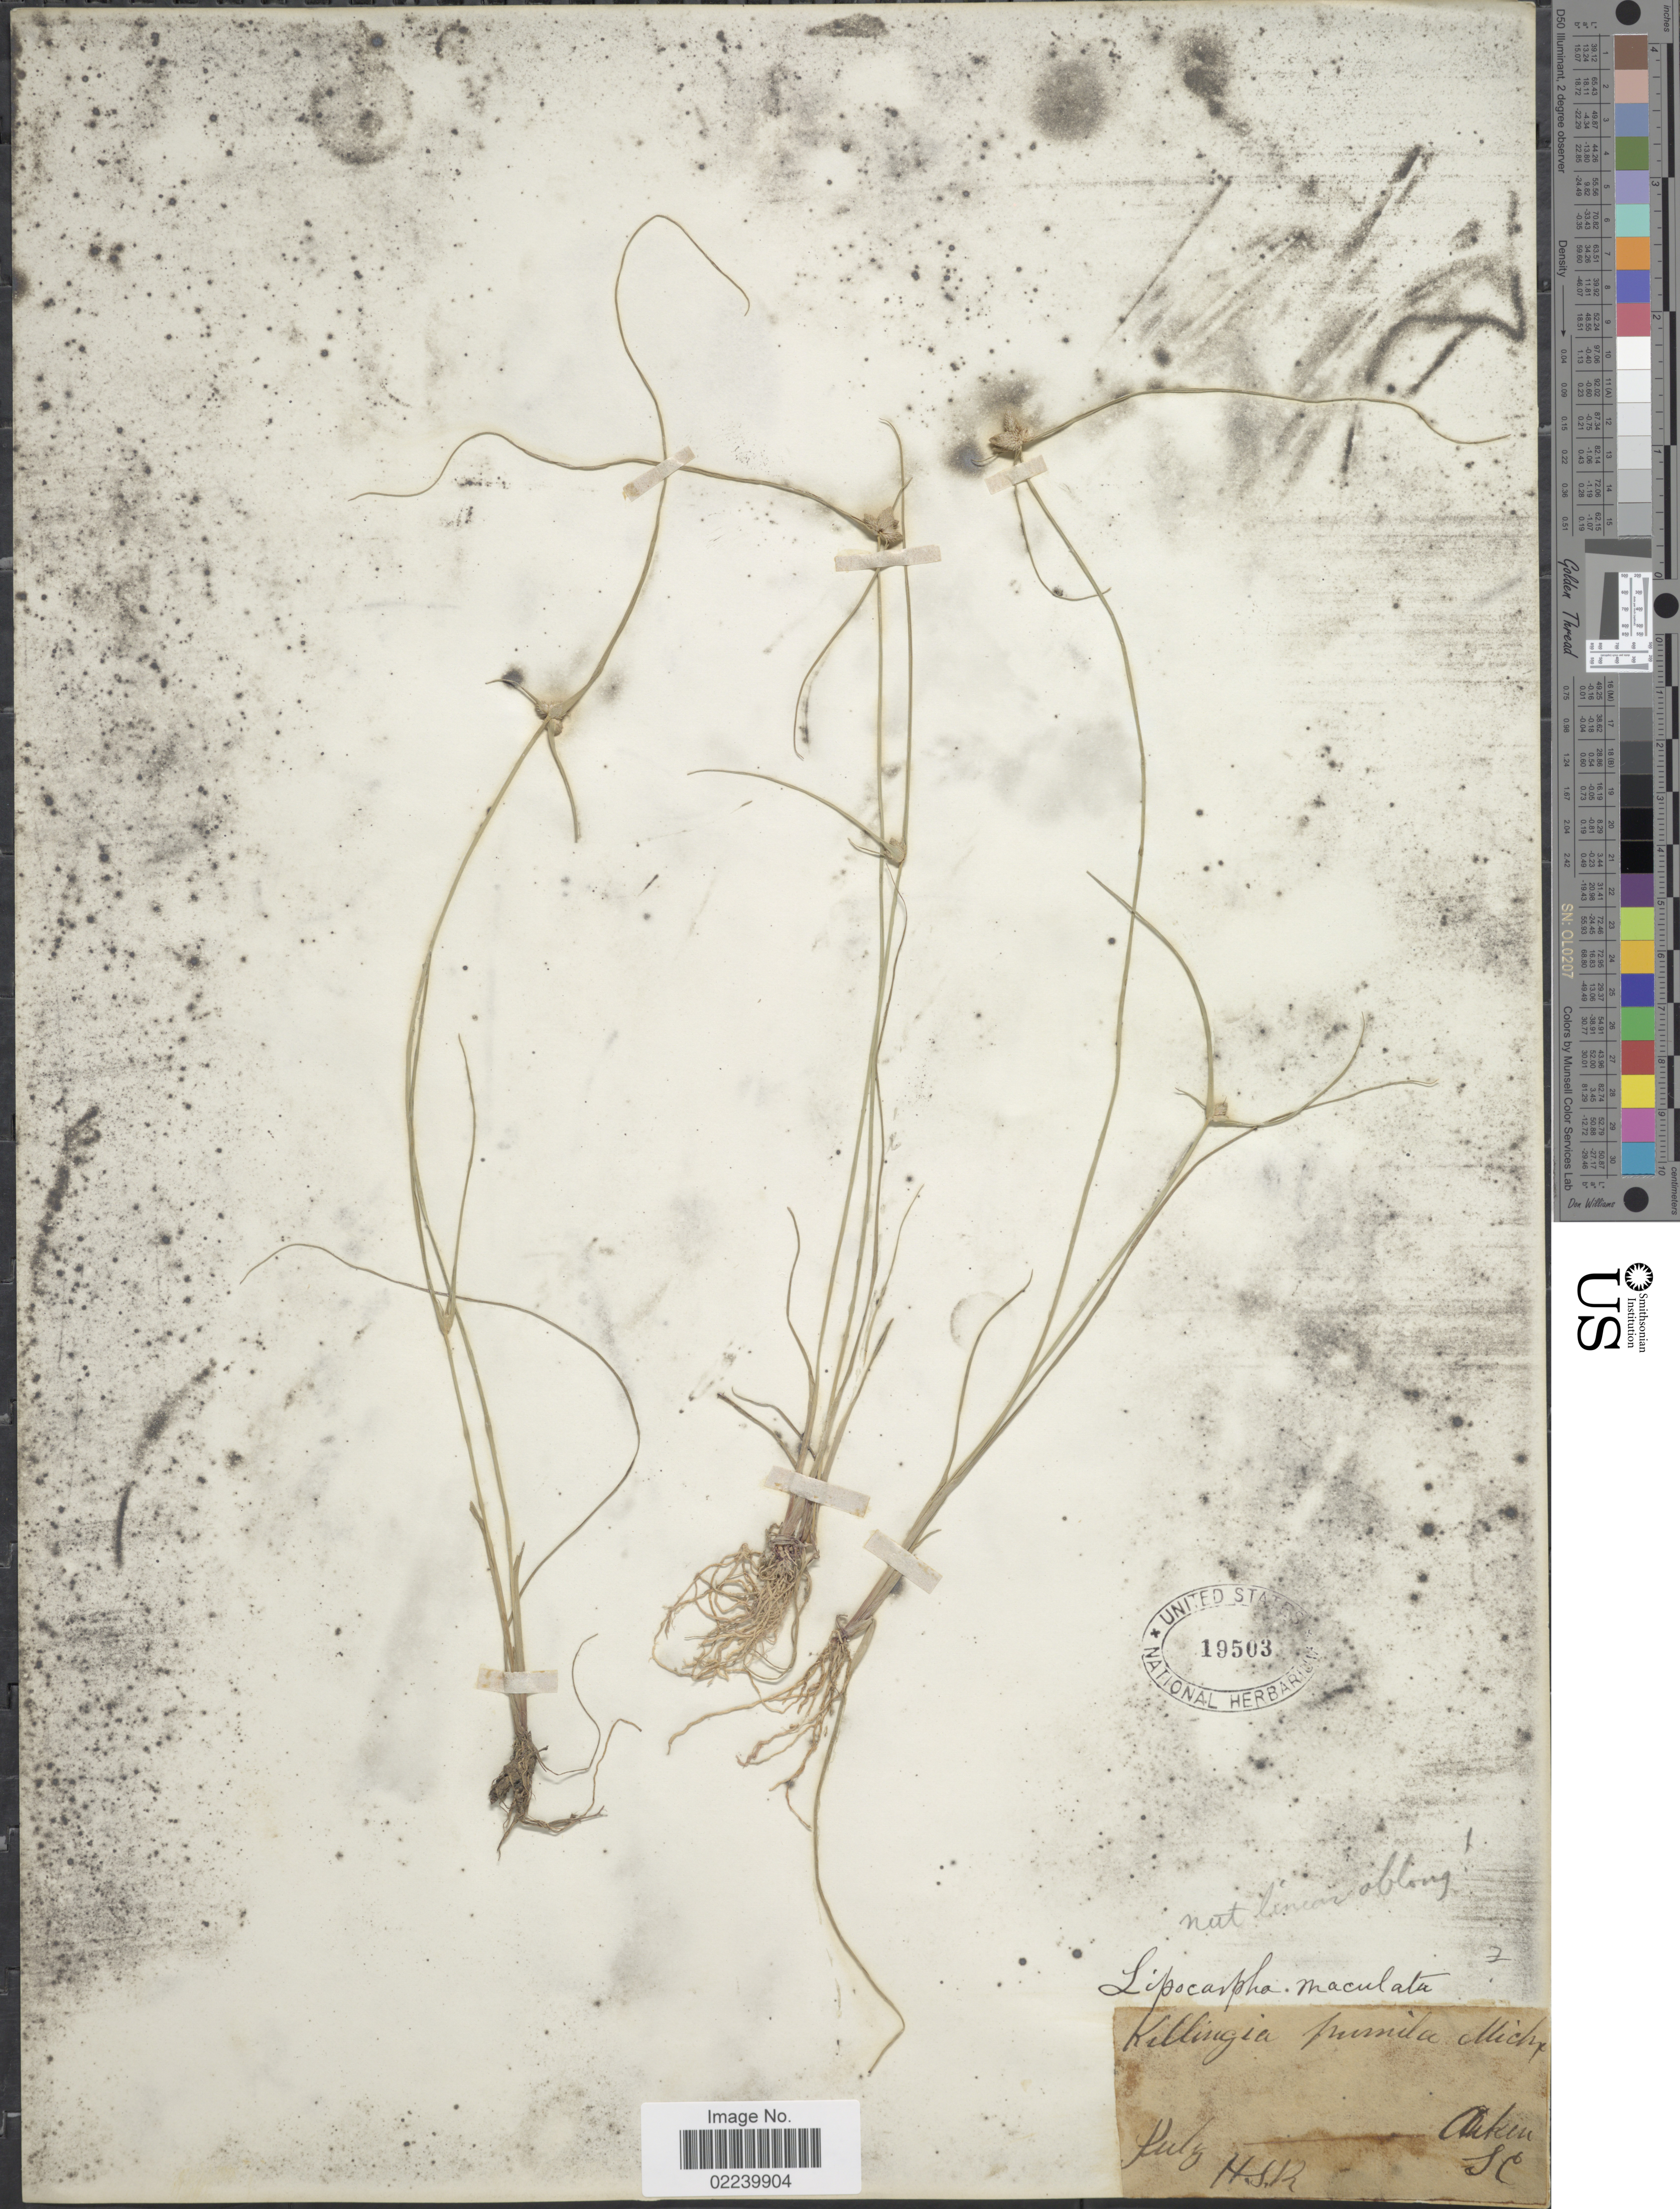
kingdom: Plantae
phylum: Tracheophyta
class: Liliopsida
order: Poales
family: Cyperaceae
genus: Cyperus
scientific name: Cyperus neotropicalis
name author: Alain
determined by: Strong, M. T., (US), Smithsonian Institution - National Museum of Natural History (UNITED STATES)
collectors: H. S. R.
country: United States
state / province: South Carolina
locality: Aiken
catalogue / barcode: US 19503